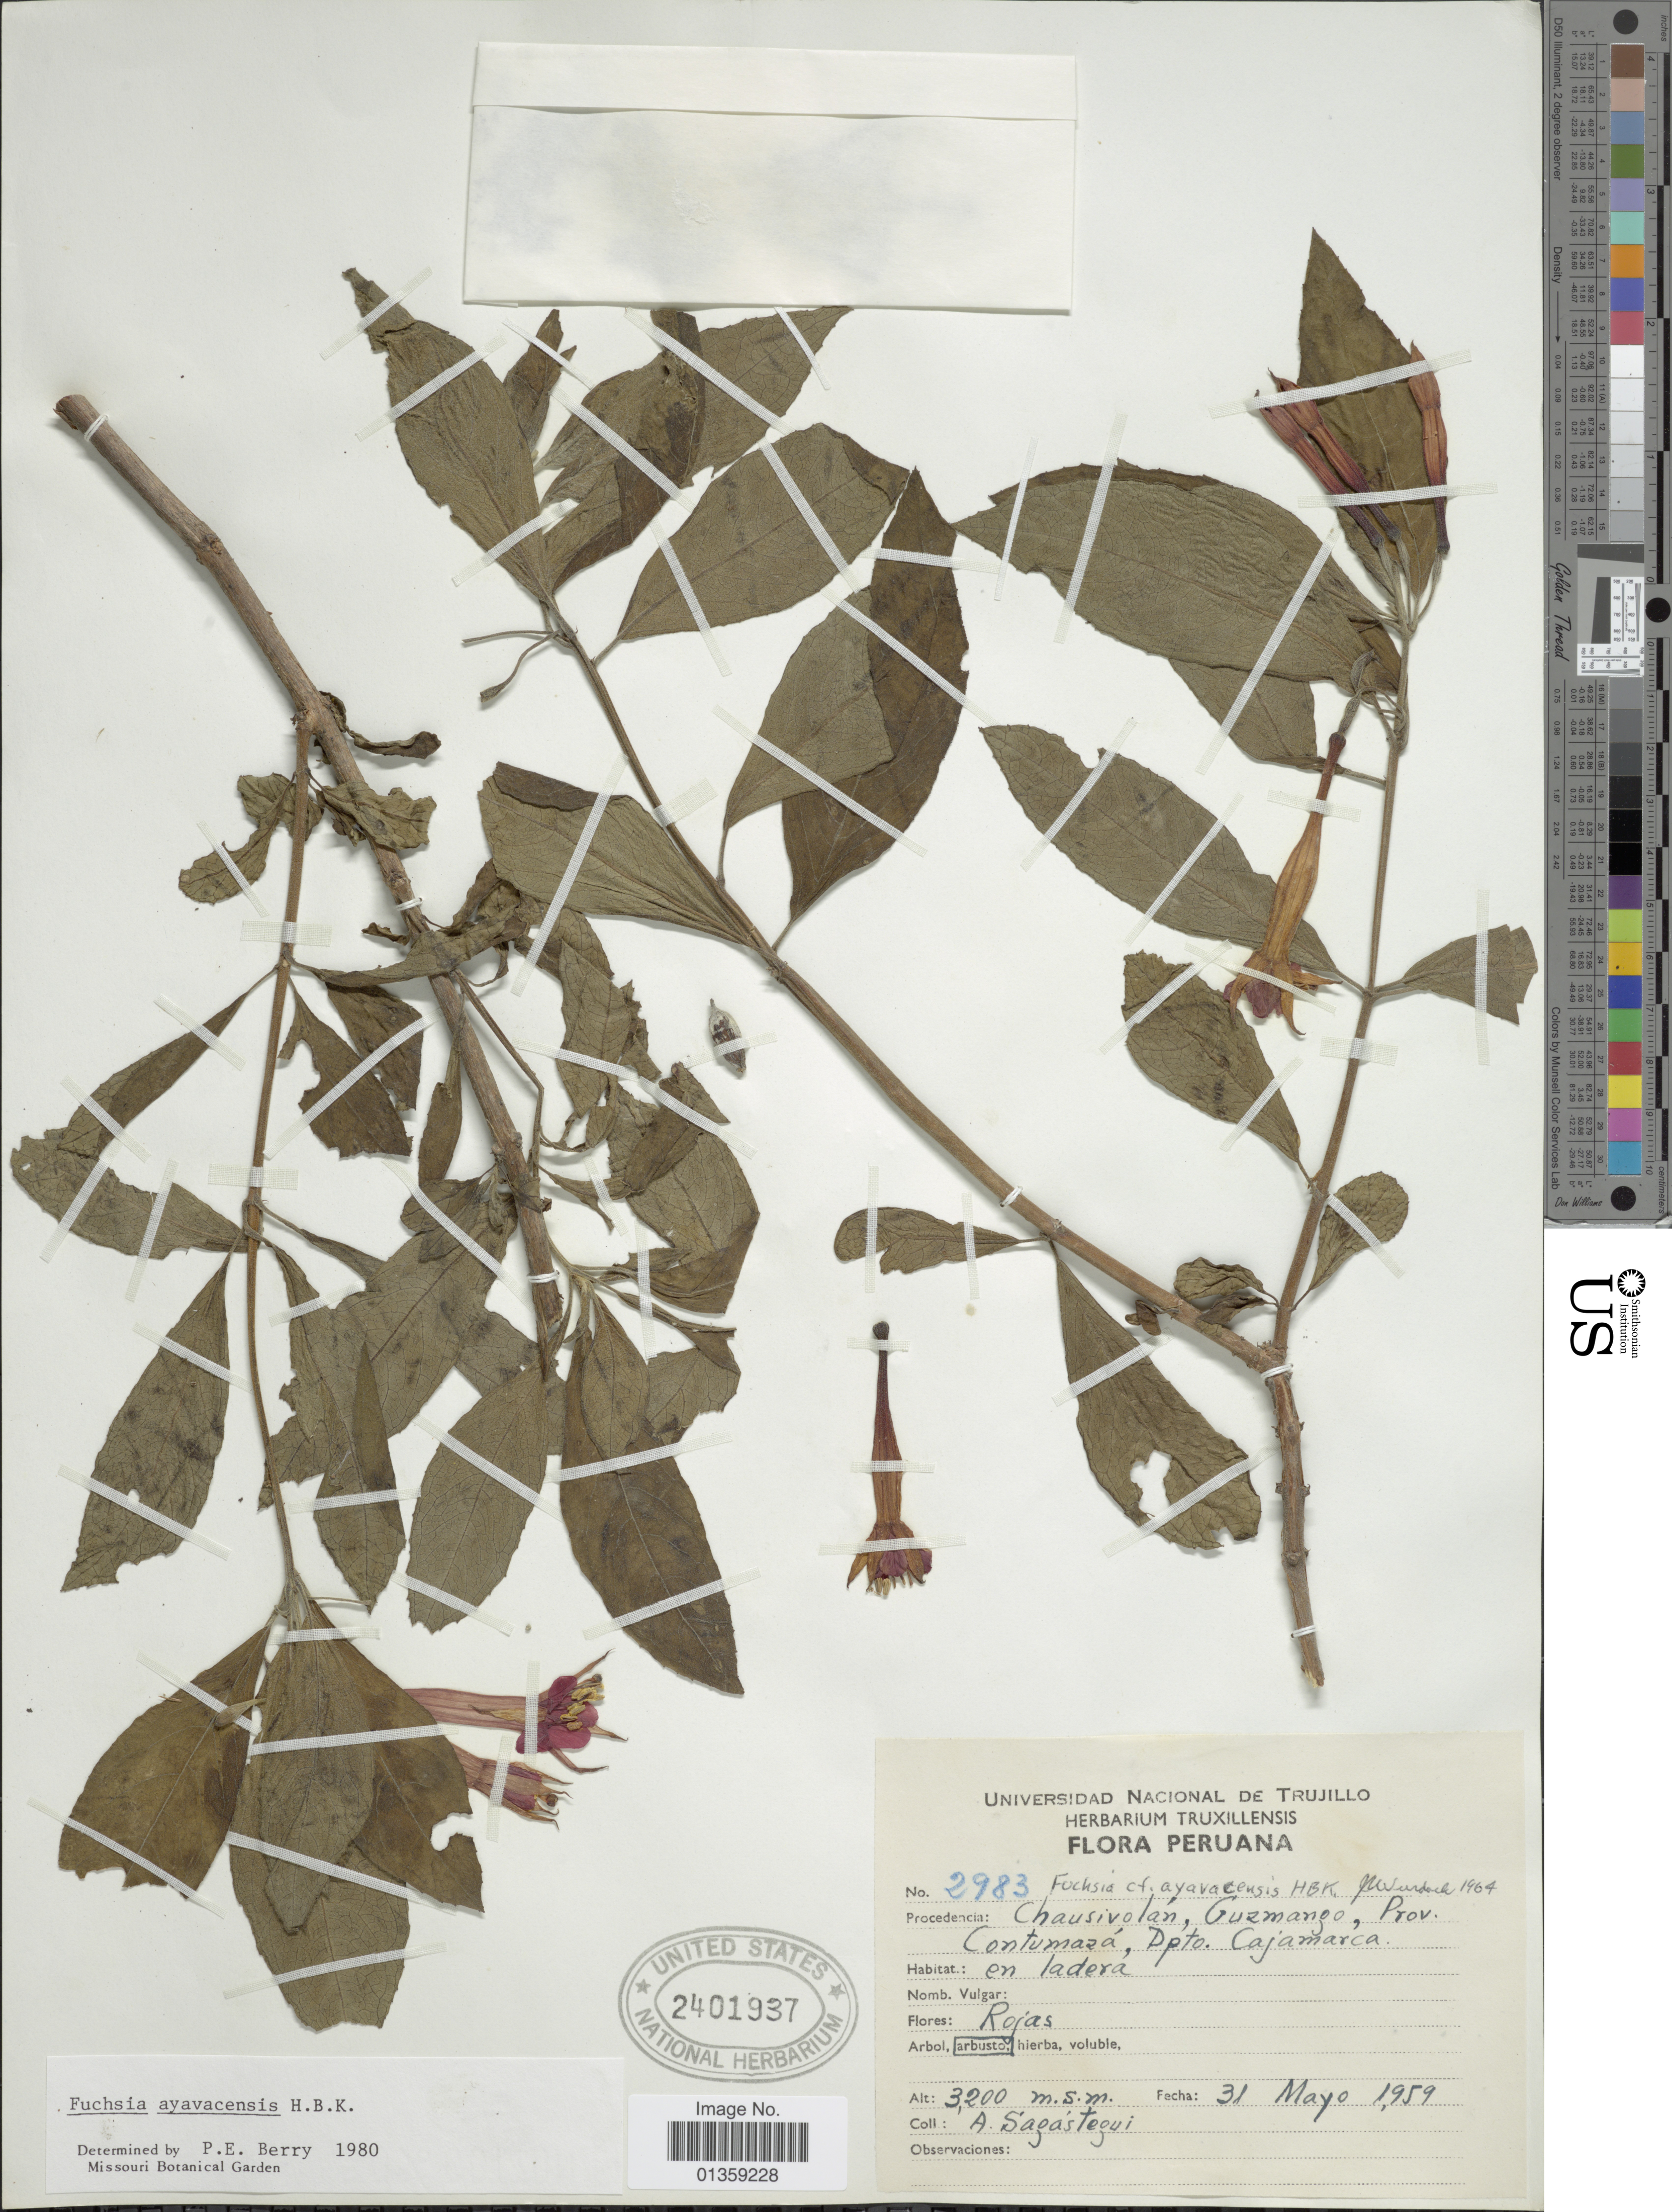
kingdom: Plantae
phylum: Tracheophyta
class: Magnoliopsida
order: Myrtales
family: Onagraceae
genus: Fuchsia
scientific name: Fuchsia ayavacensis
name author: Kunth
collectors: A. Sagástegui A.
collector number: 2983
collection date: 1959-05-31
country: Peru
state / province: Cajamarca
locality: Procedencia: Chausivolán, Guzmango, Prov. Contumazá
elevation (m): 3200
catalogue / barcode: US 2401937